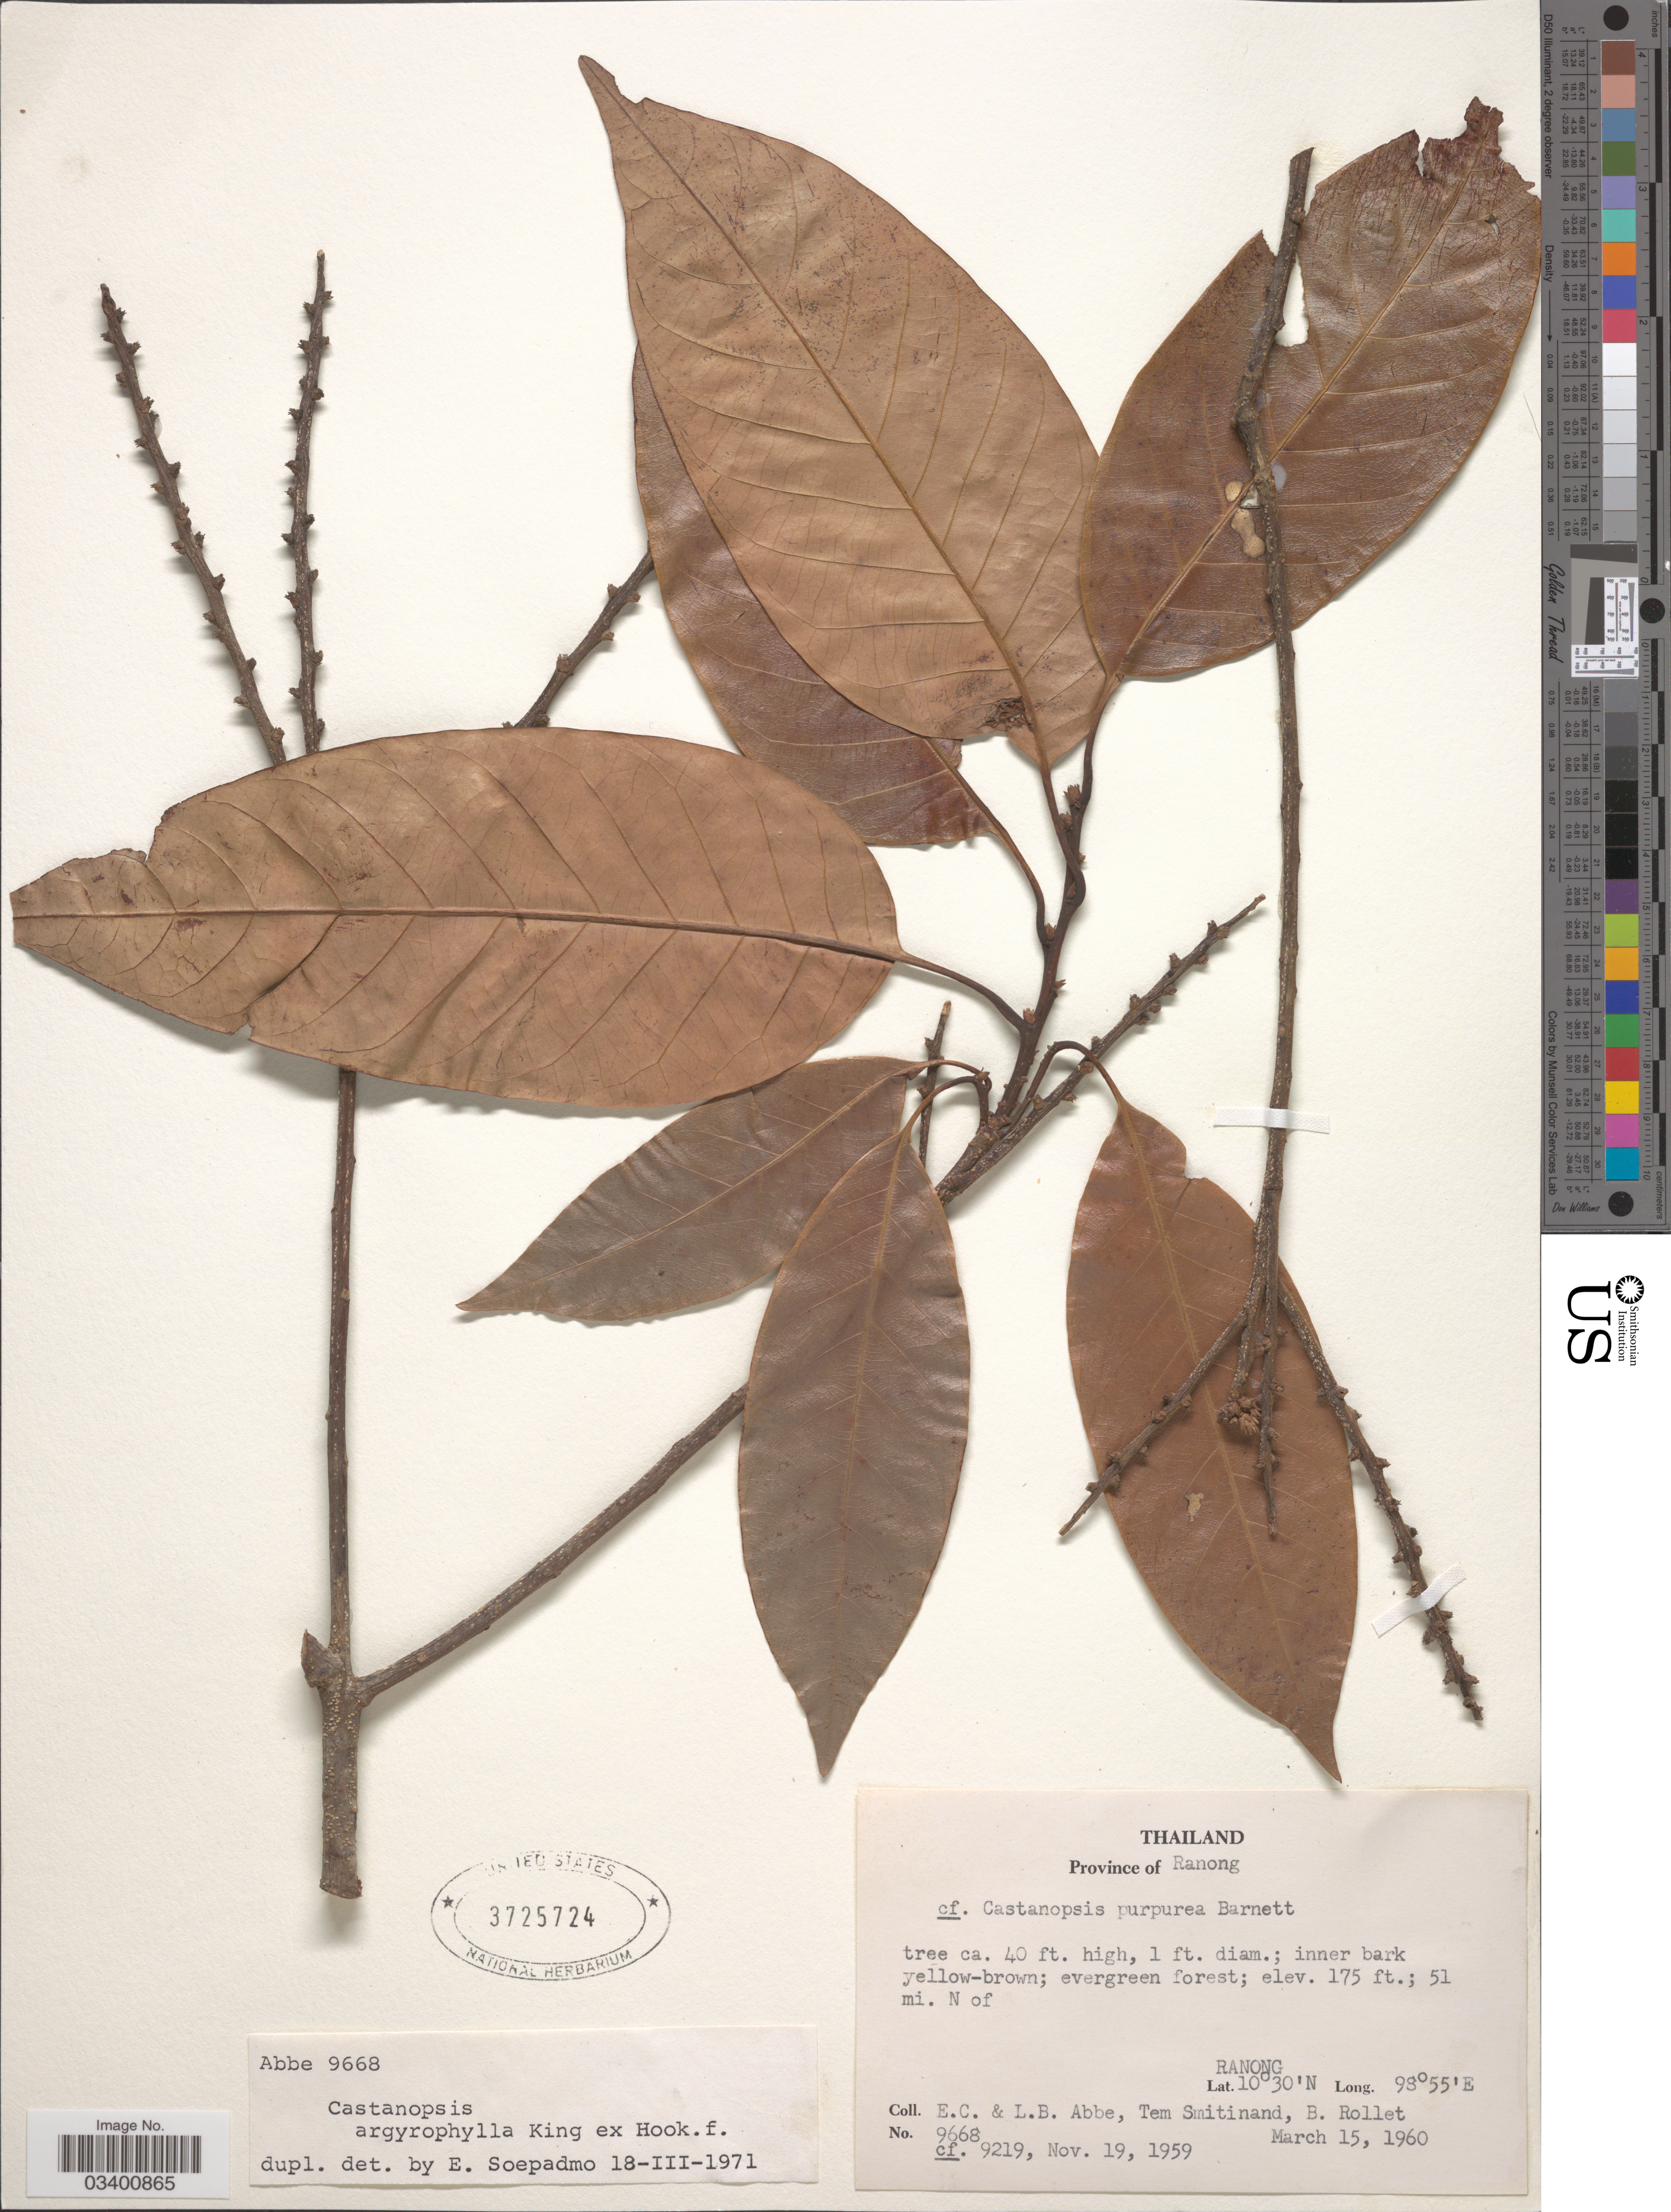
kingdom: Plantae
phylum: Tracheophyta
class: Magnoliopsida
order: Fagales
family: Fagaceae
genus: Castanopsis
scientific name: Castanopsis argyrophylla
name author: King ex Hook. f.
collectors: E. C. Abbe, L. B. Abbe, T. Smitinand & B. Rollet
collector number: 9668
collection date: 1960-03-15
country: Thailand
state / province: Ranong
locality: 51 mi. N of Ranong.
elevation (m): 53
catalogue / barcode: US 3725724